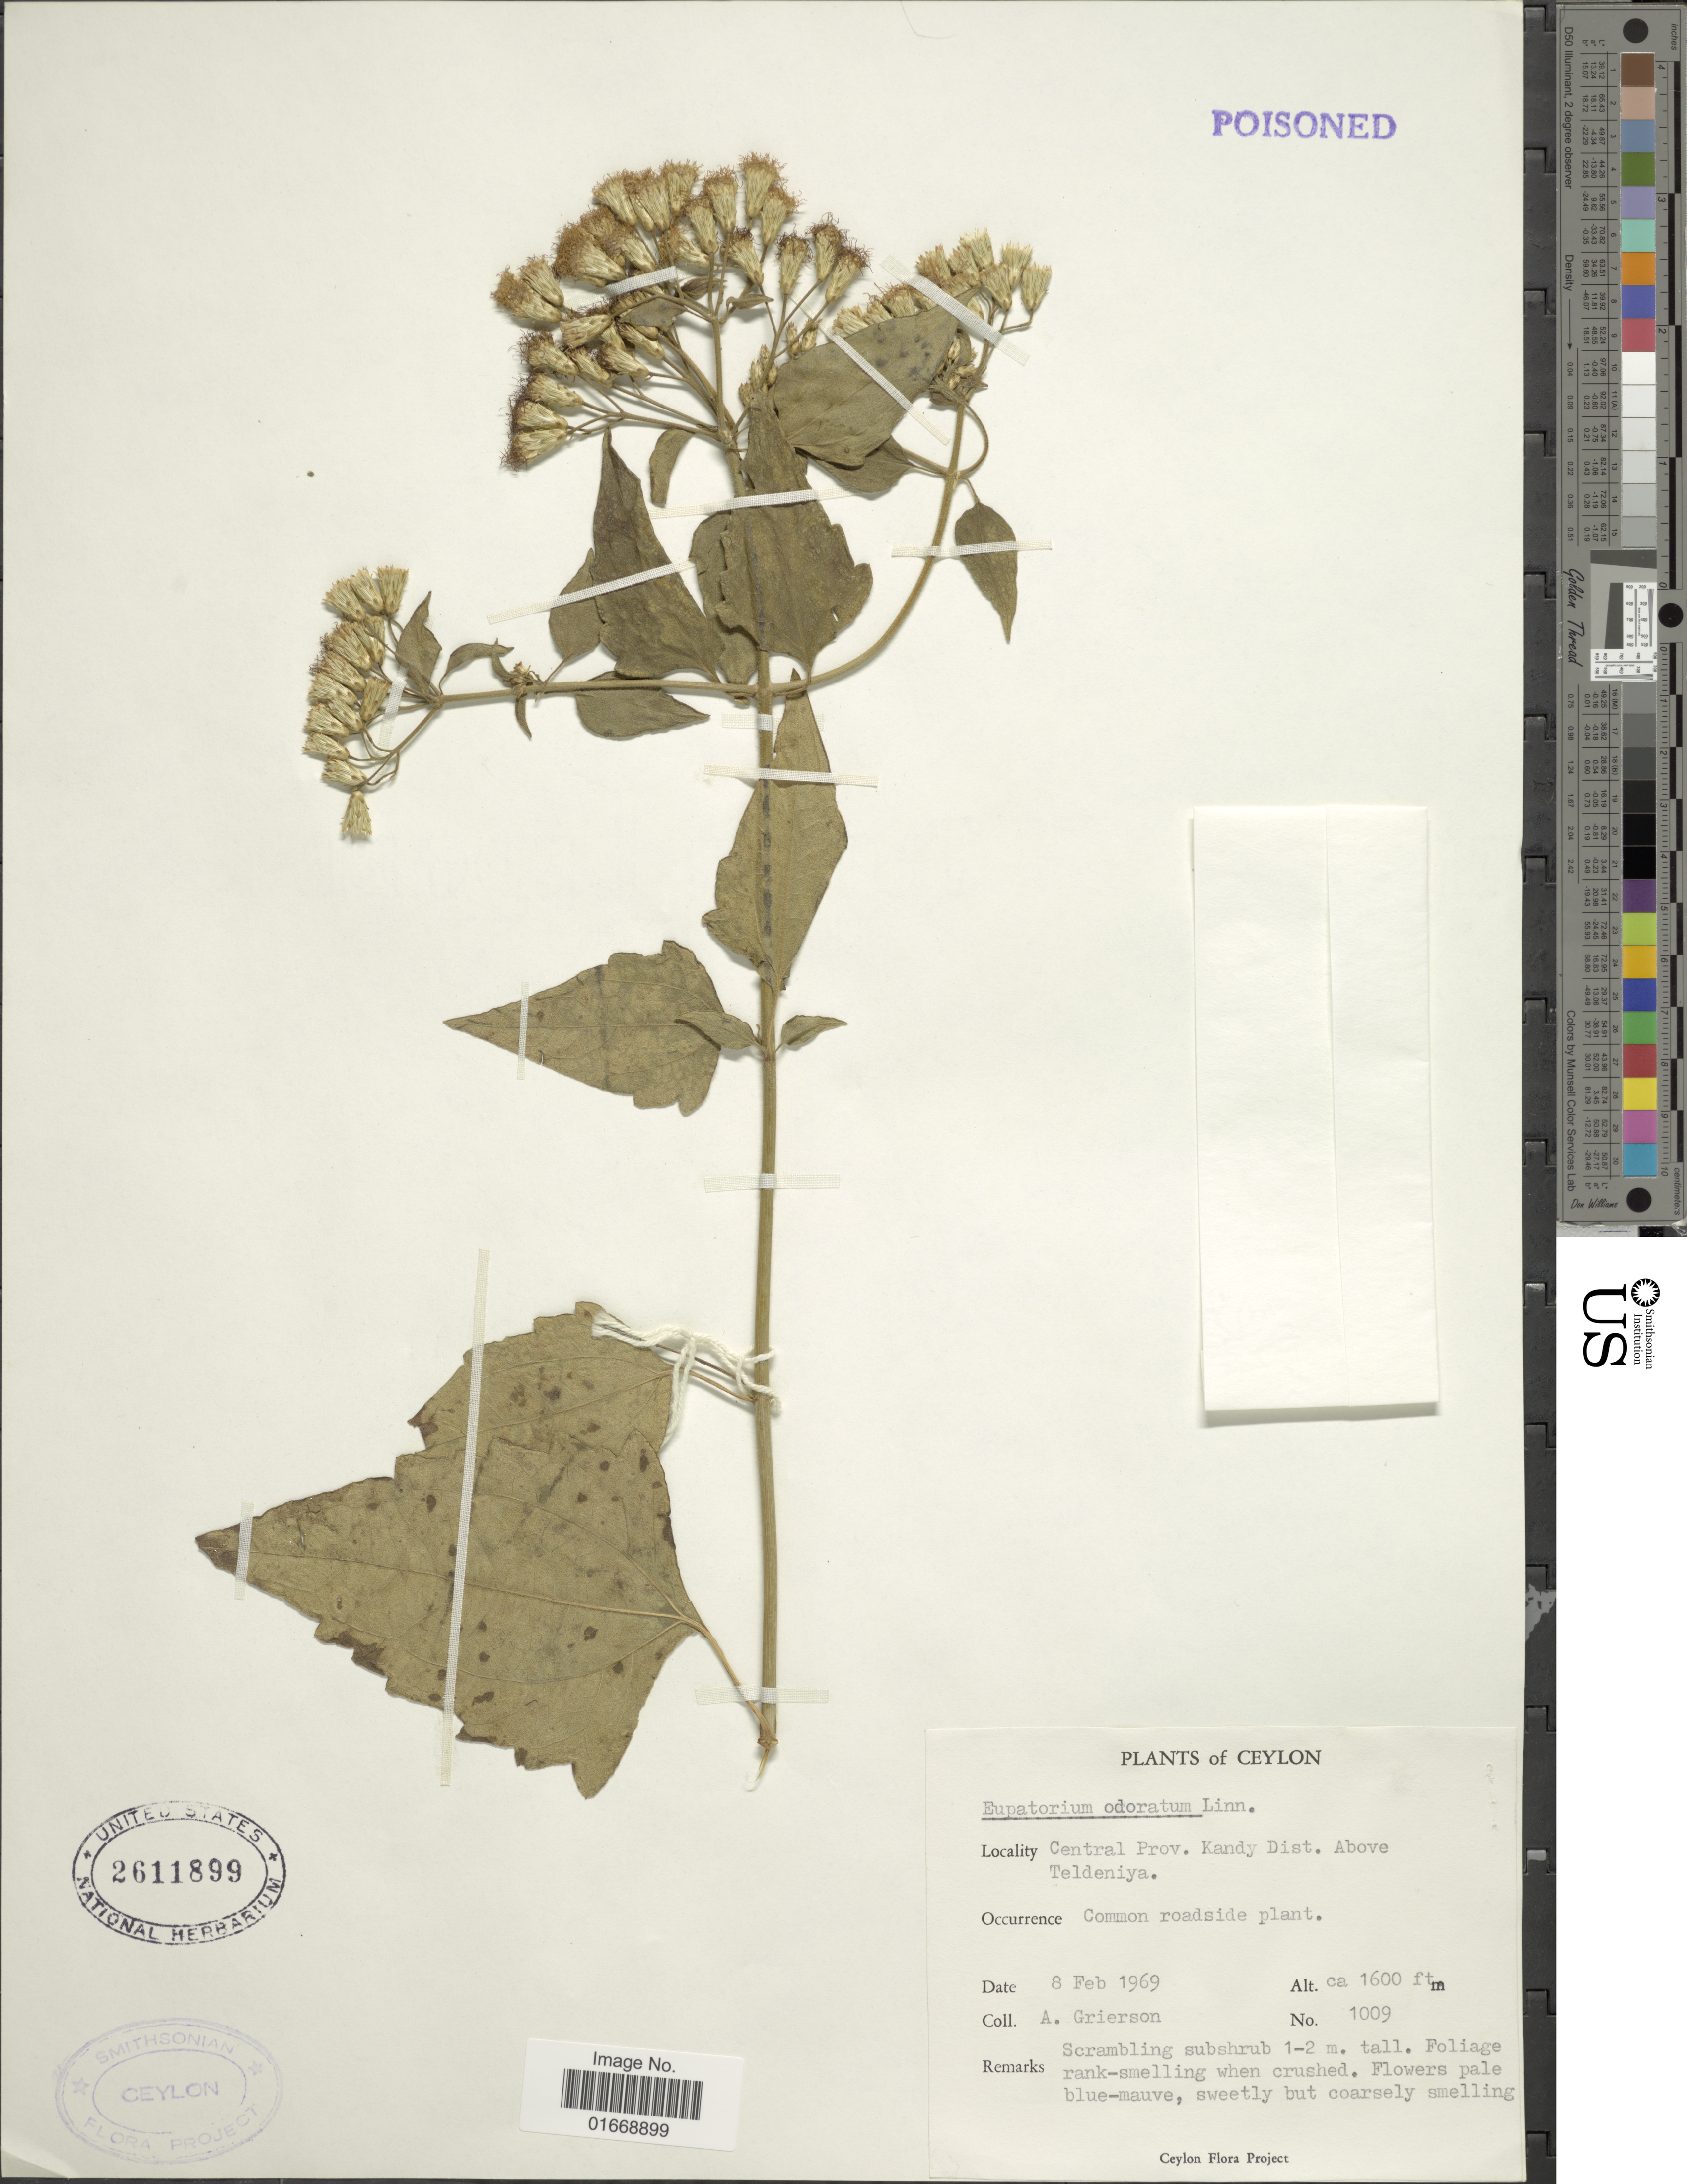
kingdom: Plantae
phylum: Tracheophyta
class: Magnoliopsida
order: Asterales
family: Asteraceae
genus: Chromolaena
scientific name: Chromolaena odorata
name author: (L.) R.M. King & H. Rob.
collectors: A. Grierson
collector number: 1009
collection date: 1969-02-08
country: Sri Lanka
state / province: Central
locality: Kandy Dist., above Teldeniya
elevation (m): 488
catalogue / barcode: US 2611899